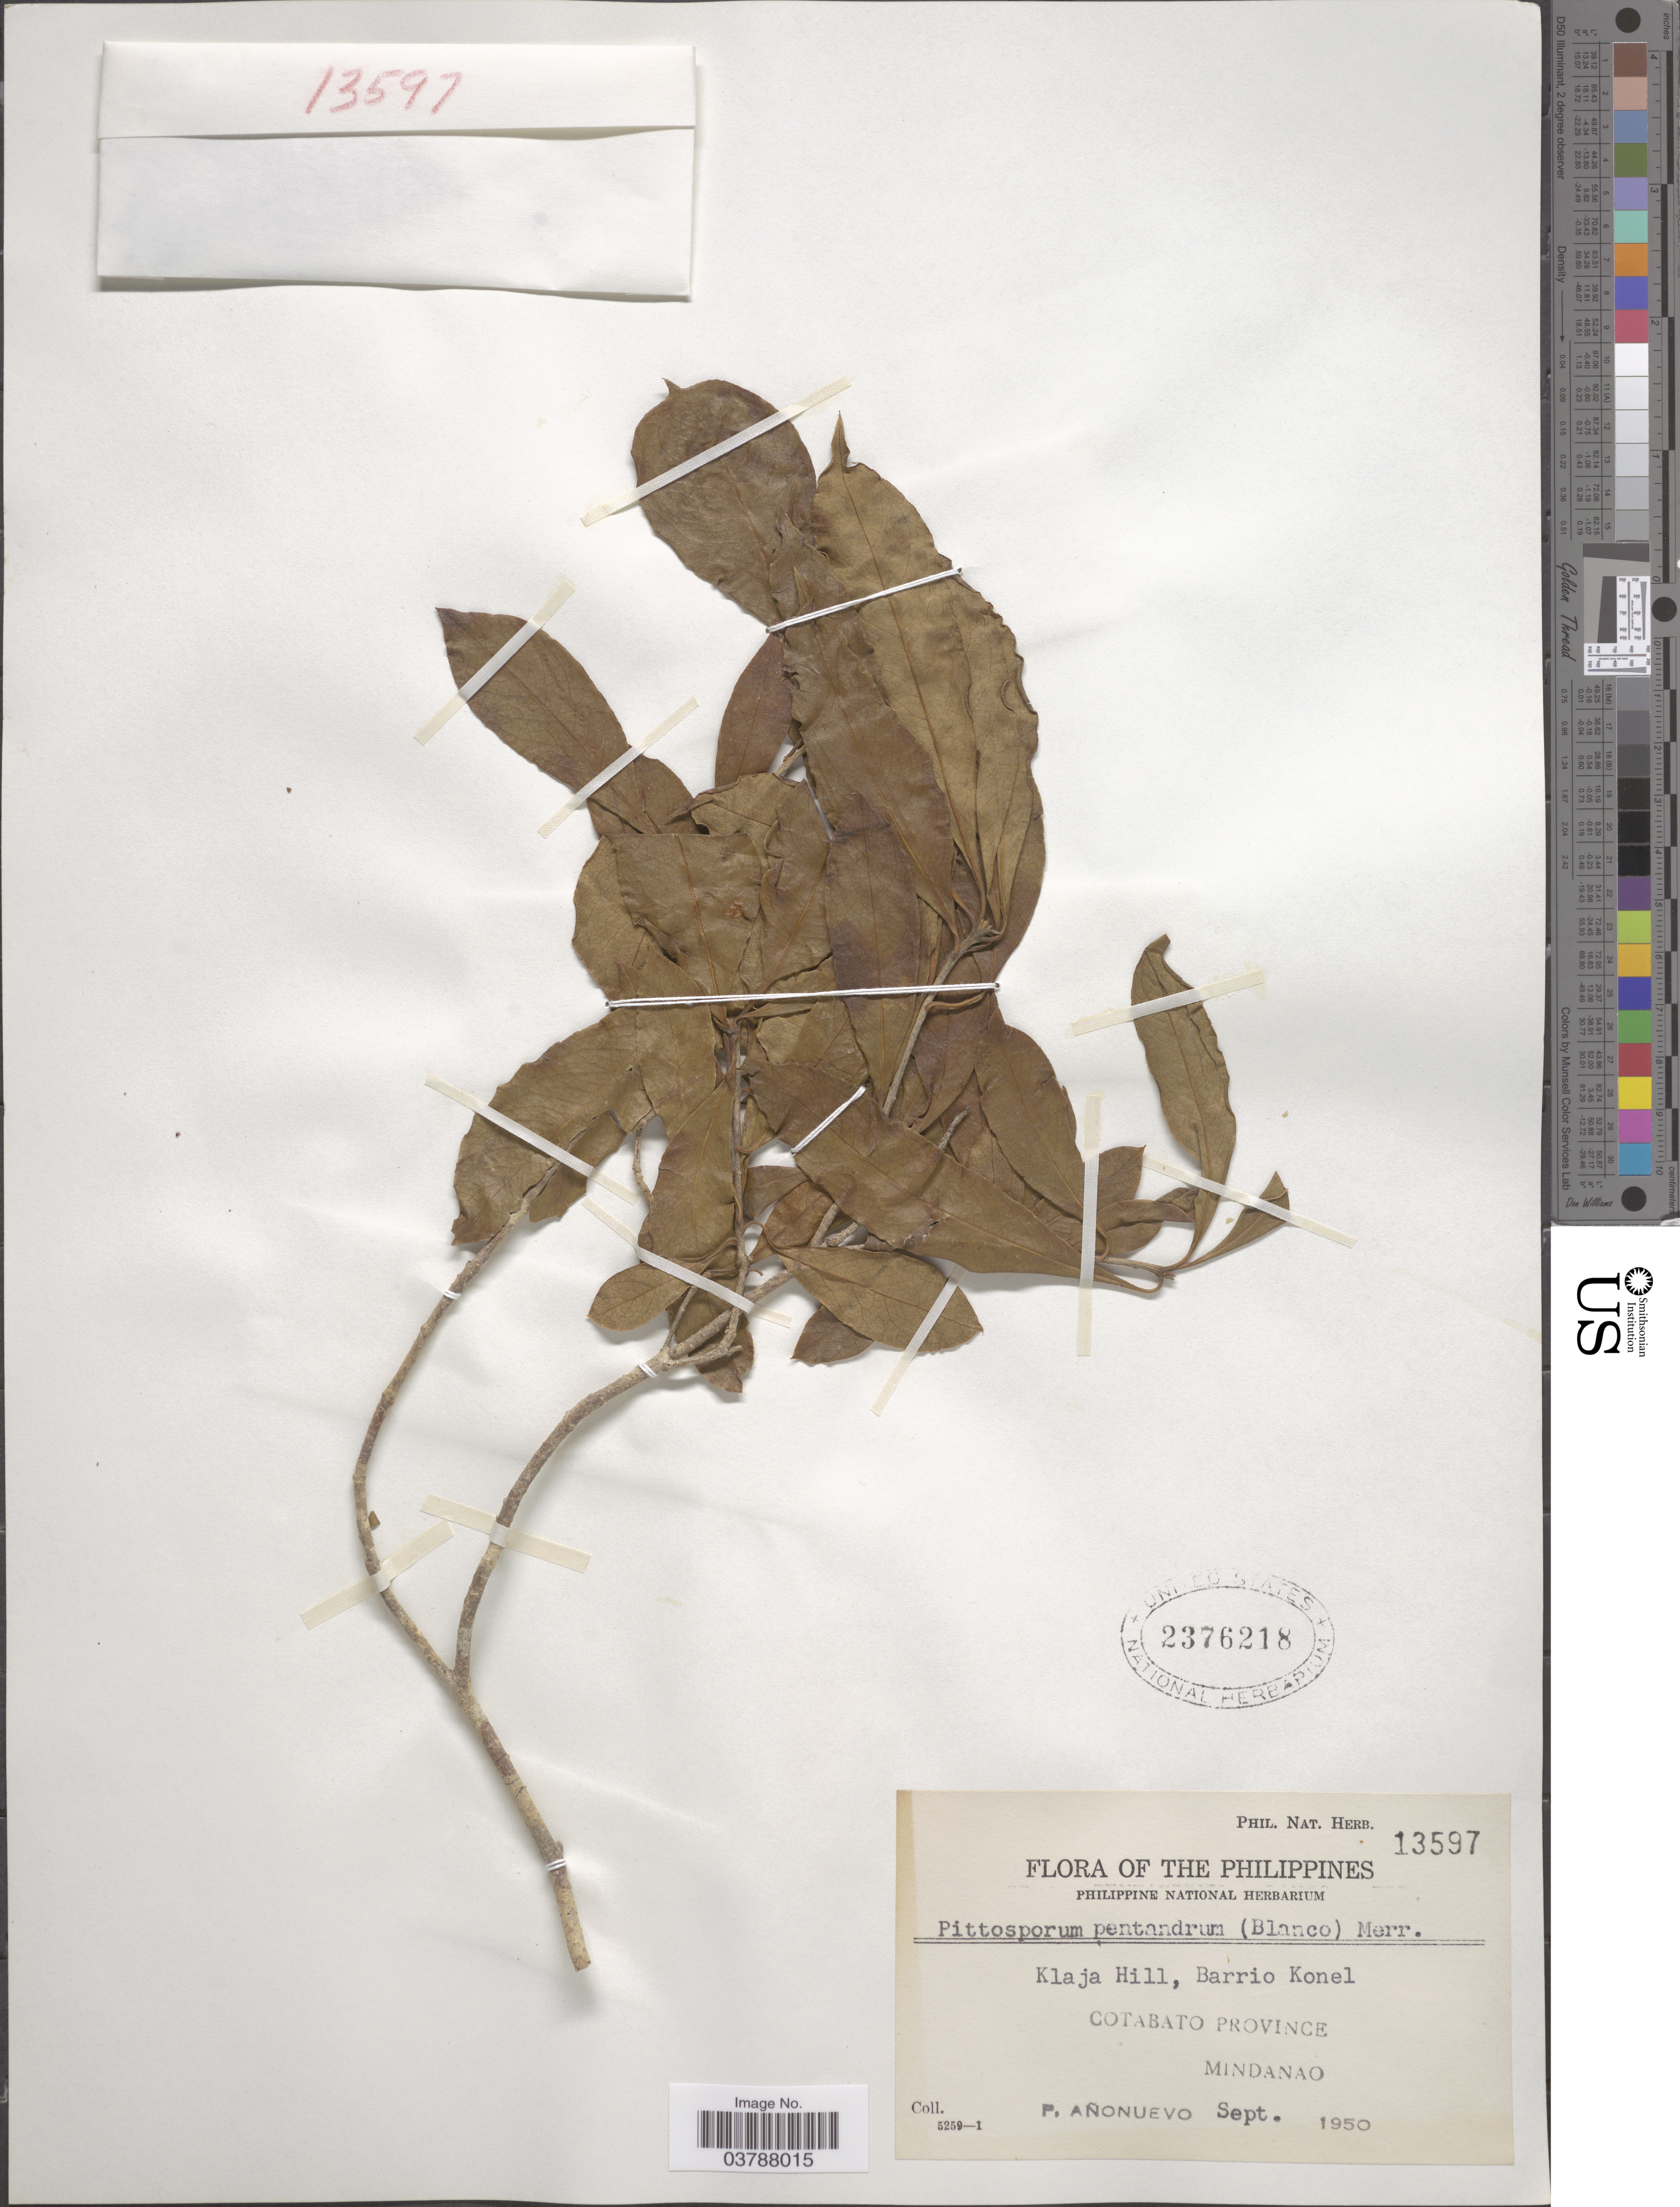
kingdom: Plantae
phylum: Tracheophyta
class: Magnoliopsida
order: Apiales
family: Pittosporaceae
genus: Pittosporum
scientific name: Pittosporum pentandrum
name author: (Blanco) Merr.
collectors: P. Anonuevo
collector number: Phil. Nat. Herb. 13597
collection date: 1950-09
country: Philippines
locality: Klaja Hill, Barrio Konel, Cotabato Province, Mindanao.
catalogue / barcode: US 2376218